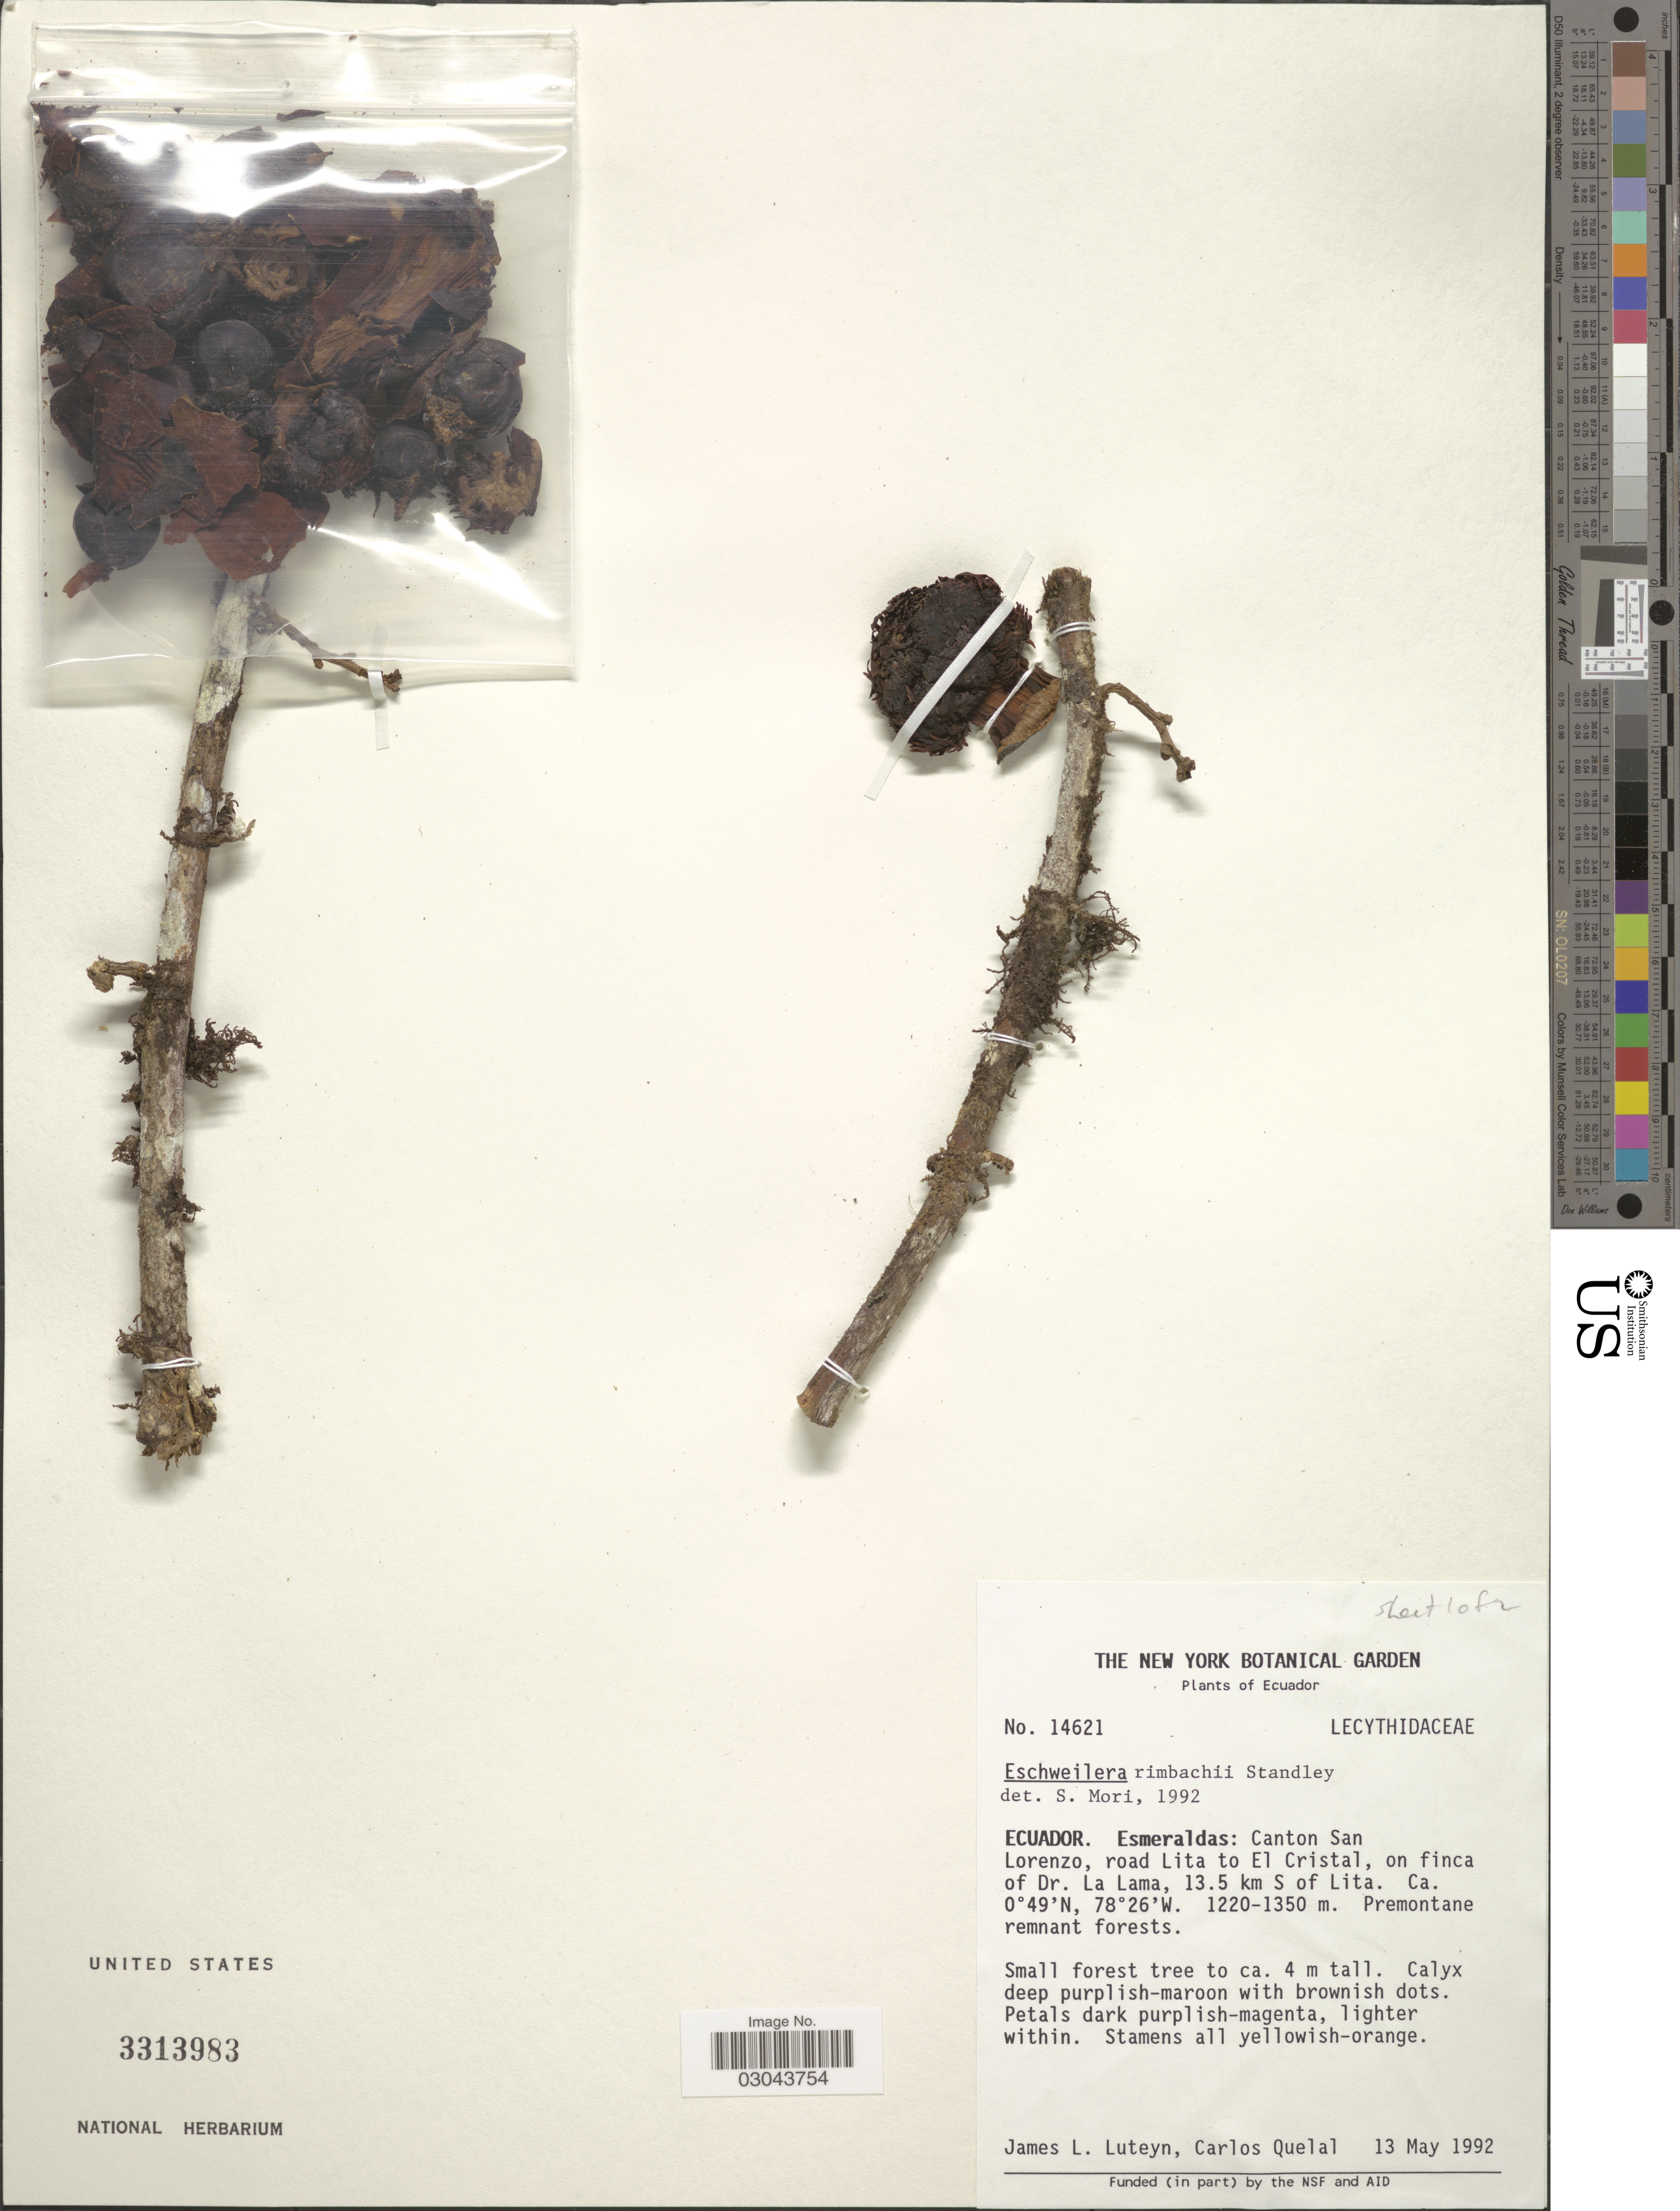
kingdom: Plantae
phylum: Tracheophyta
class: Magnoliopsida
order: Ericales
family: Lecythidaceae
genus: Eschweilera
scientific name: Eschweilera rimbachii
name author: Standl.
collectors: J. L. Luteyn & C. Quelal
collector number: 14621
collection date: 1992-05-13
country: Ecuador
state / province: Esmeraldas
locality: Canton San Lorenzo, road Lita to El Cristal, on finca of Dr. La Lama, 13.5 km S of Lita.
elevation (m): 1220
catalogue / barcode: US 3313983